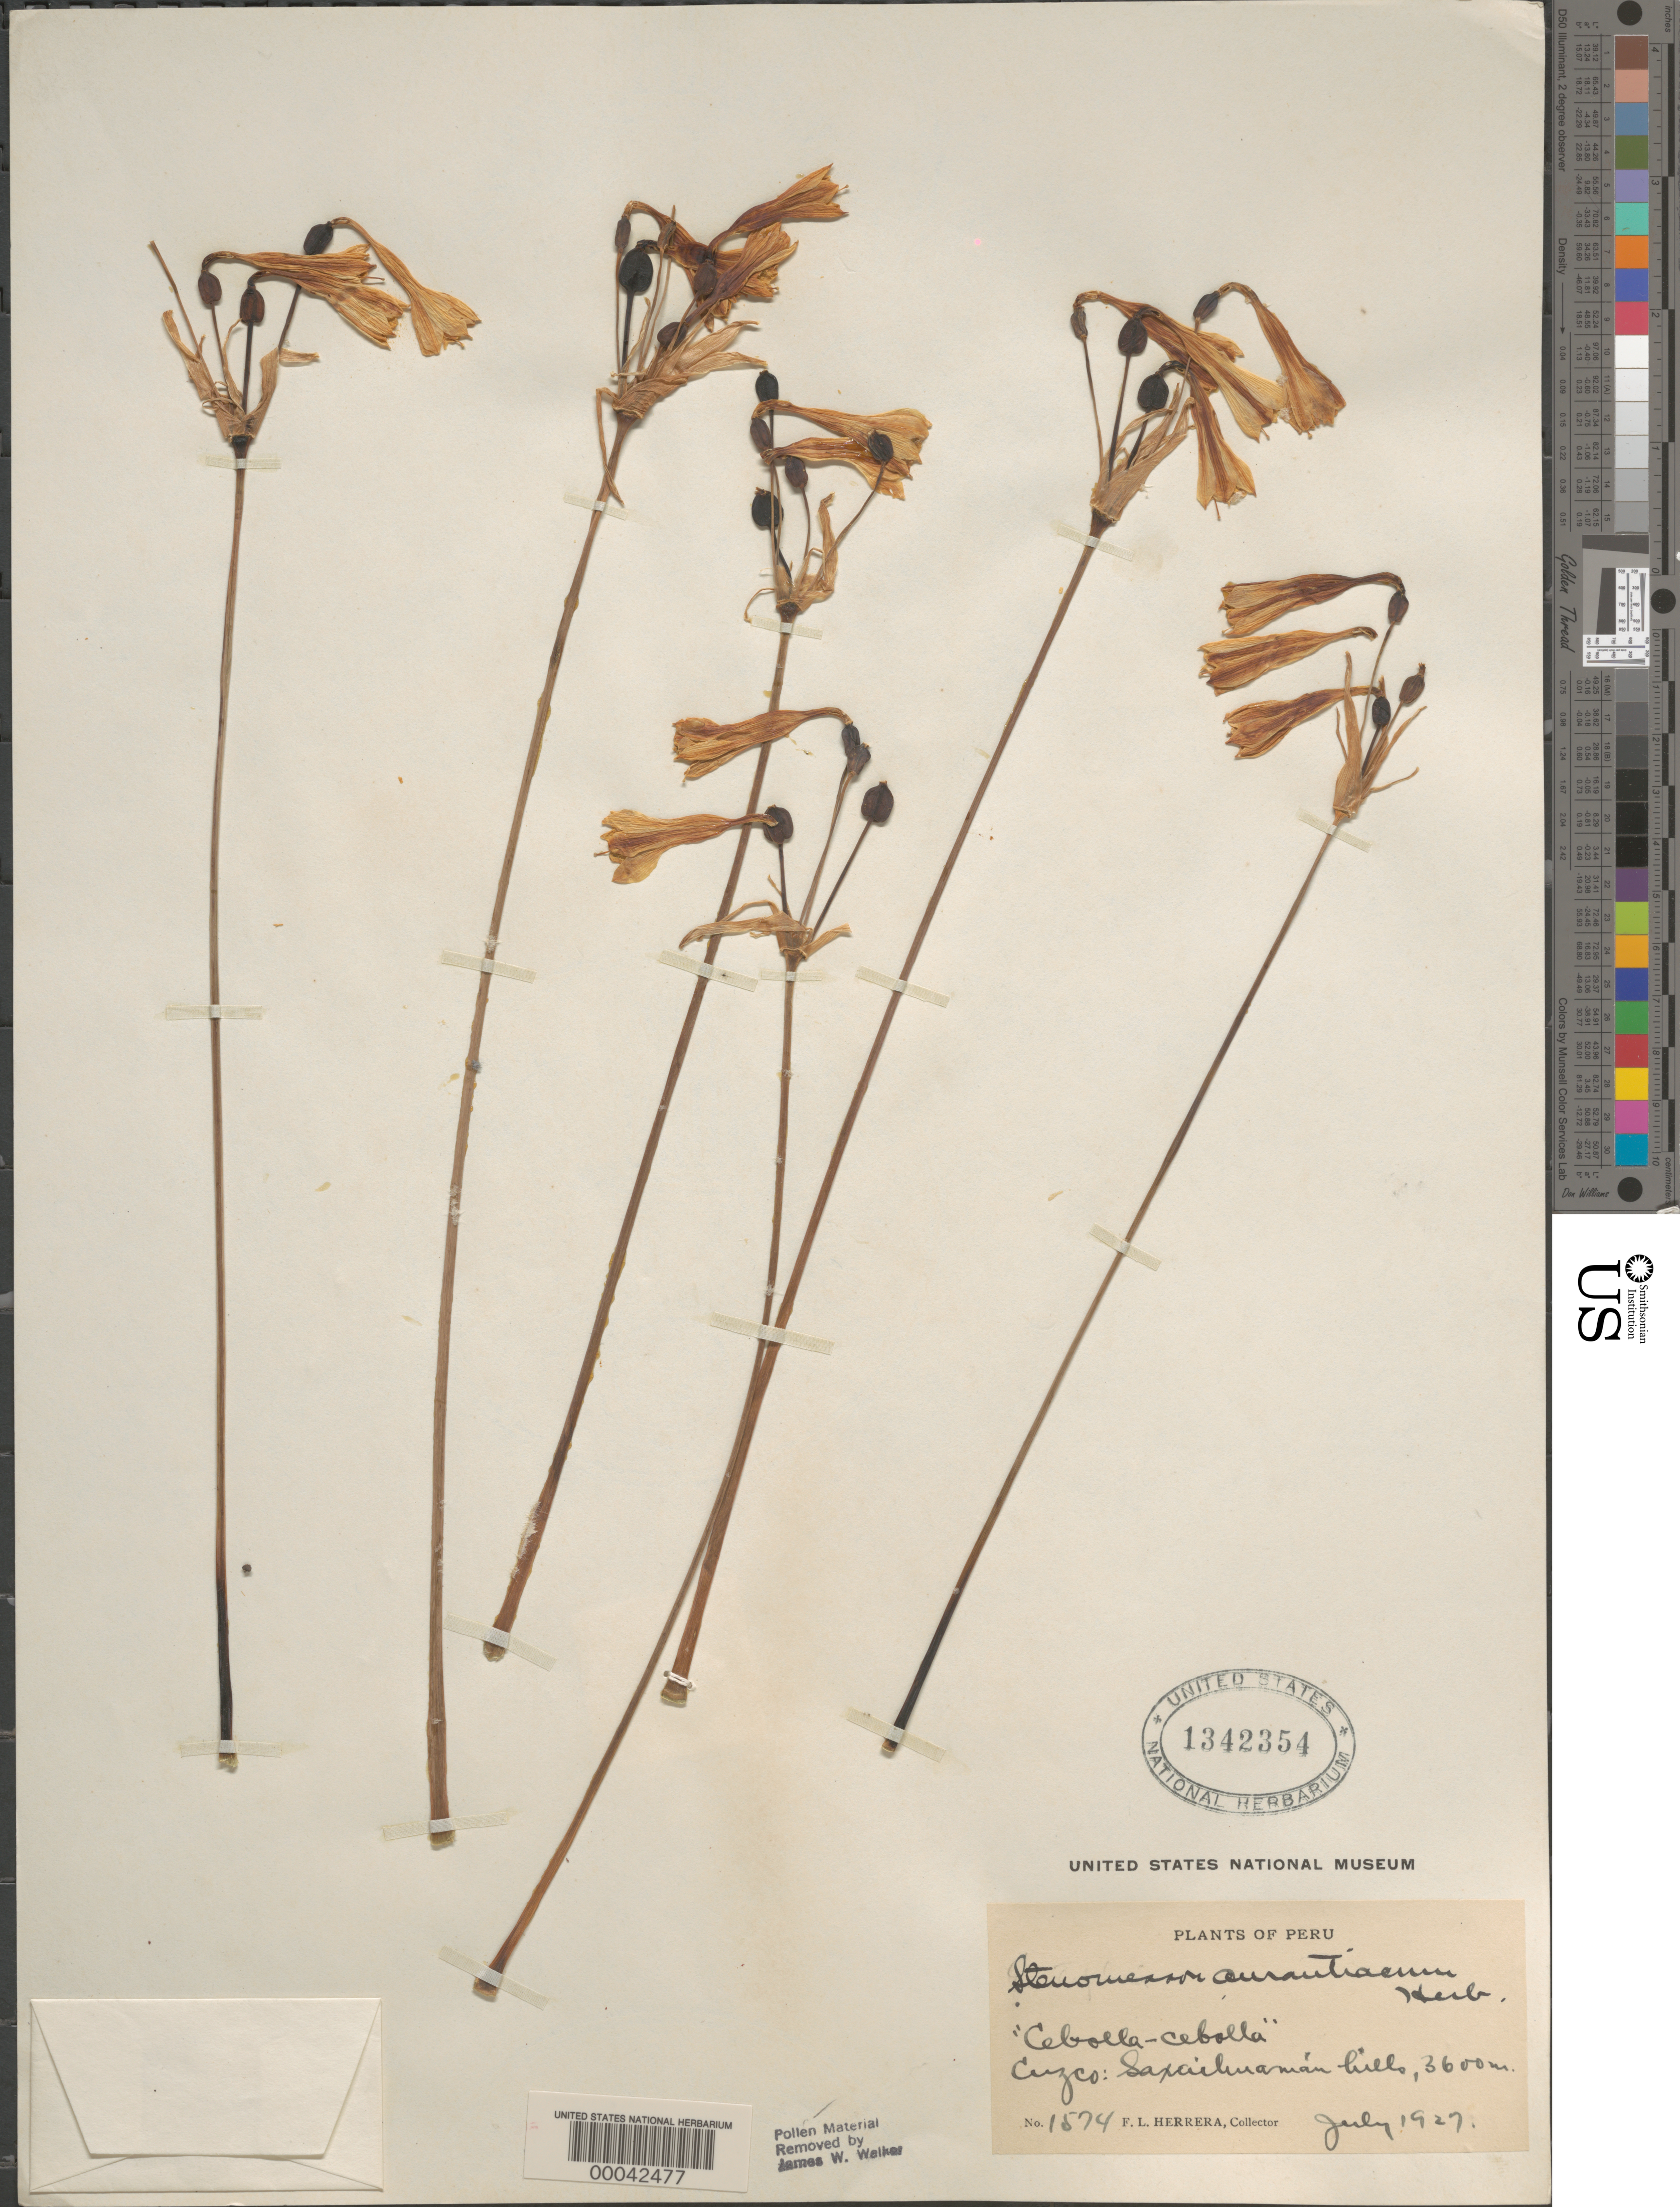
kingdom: Plantae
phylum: Tracheophyta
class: Liliopsida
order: Asparagales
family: Amaryllidaceae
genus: Stenomesson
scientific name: Stenomesson aurantiacum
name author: (Kunth) Herb.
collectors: F. L. Herrera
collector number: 1574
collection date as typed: Jul 1927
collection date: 1927-07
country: Peru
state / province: Cusco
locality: Saxailiuaman Hills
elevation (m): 3600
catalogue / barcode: US 1342354